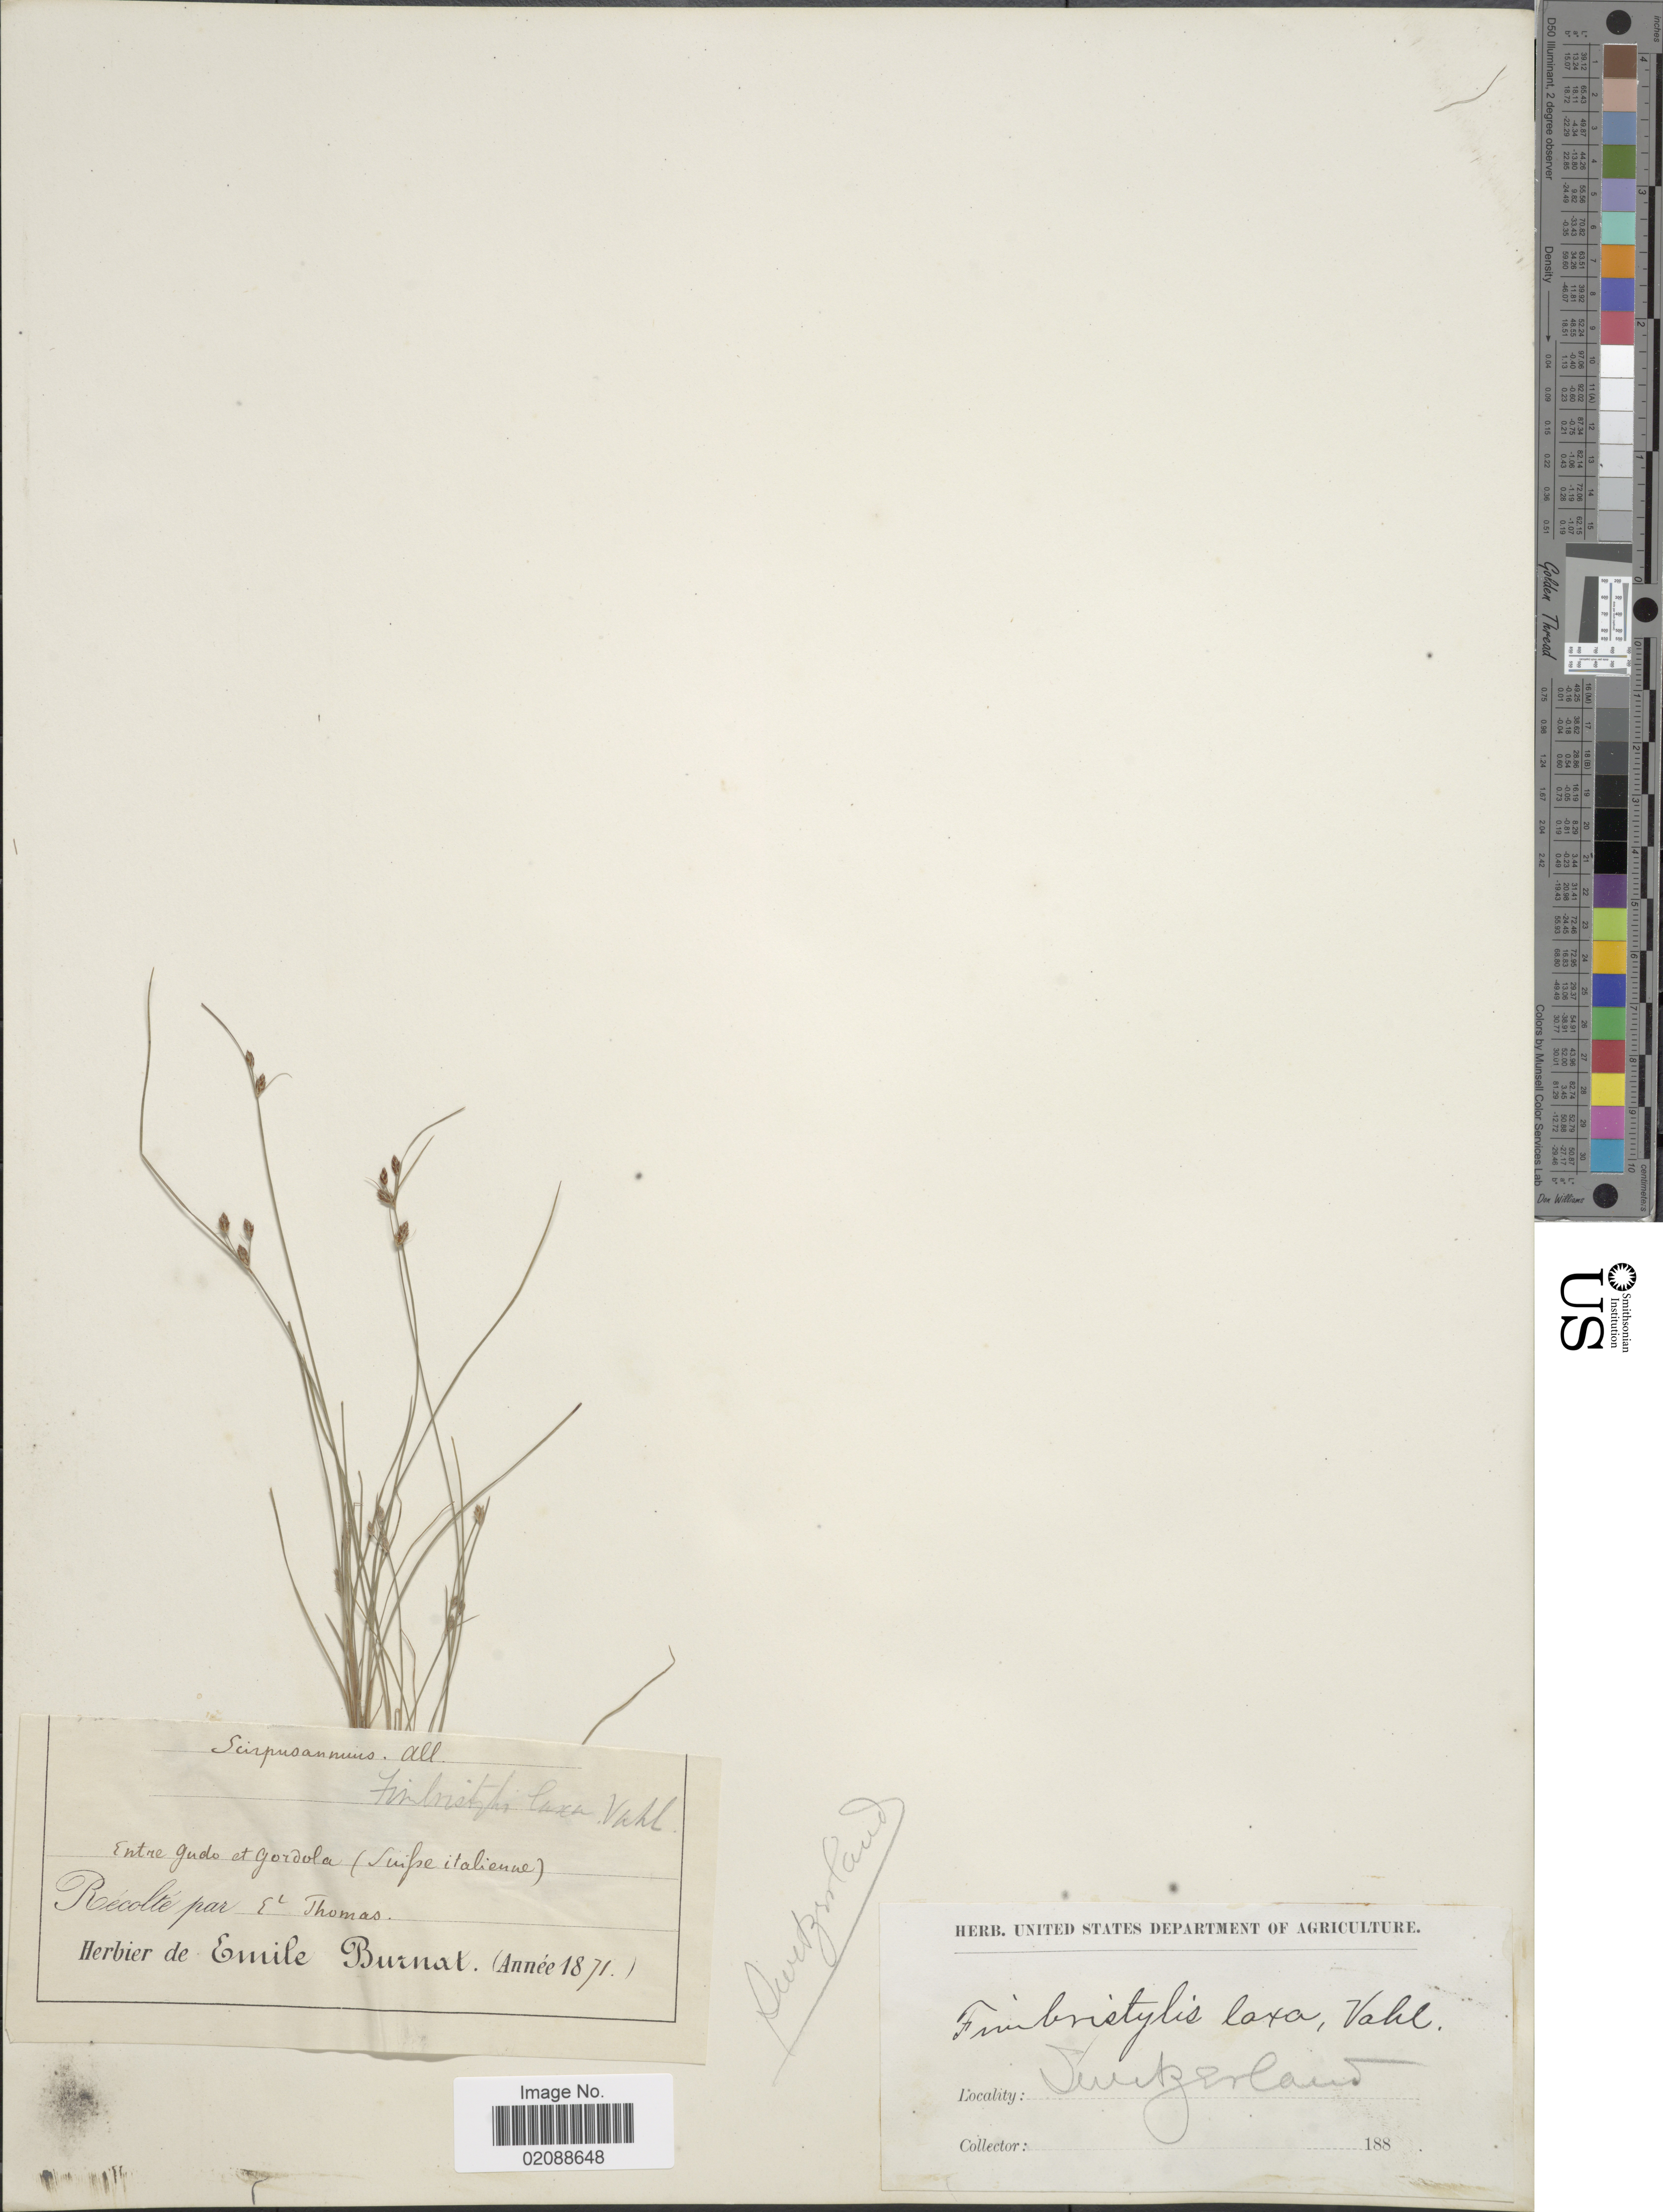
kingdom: Plantae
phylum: Tracheophyta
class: Liliopsida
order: Poales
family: Cyperaceae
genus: Fimbristylis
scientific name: Fimbristylis dichotoma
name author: (L.) Vahl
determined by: Strong, Mark T., (BOT), Smithsonian Institution - National Museum of Natural History (UNITED STATES)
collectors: Ex herb. de Emile Burnat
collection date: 1871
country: Switzerland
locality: Entre gudo et Gordola (Sulpe italienne)